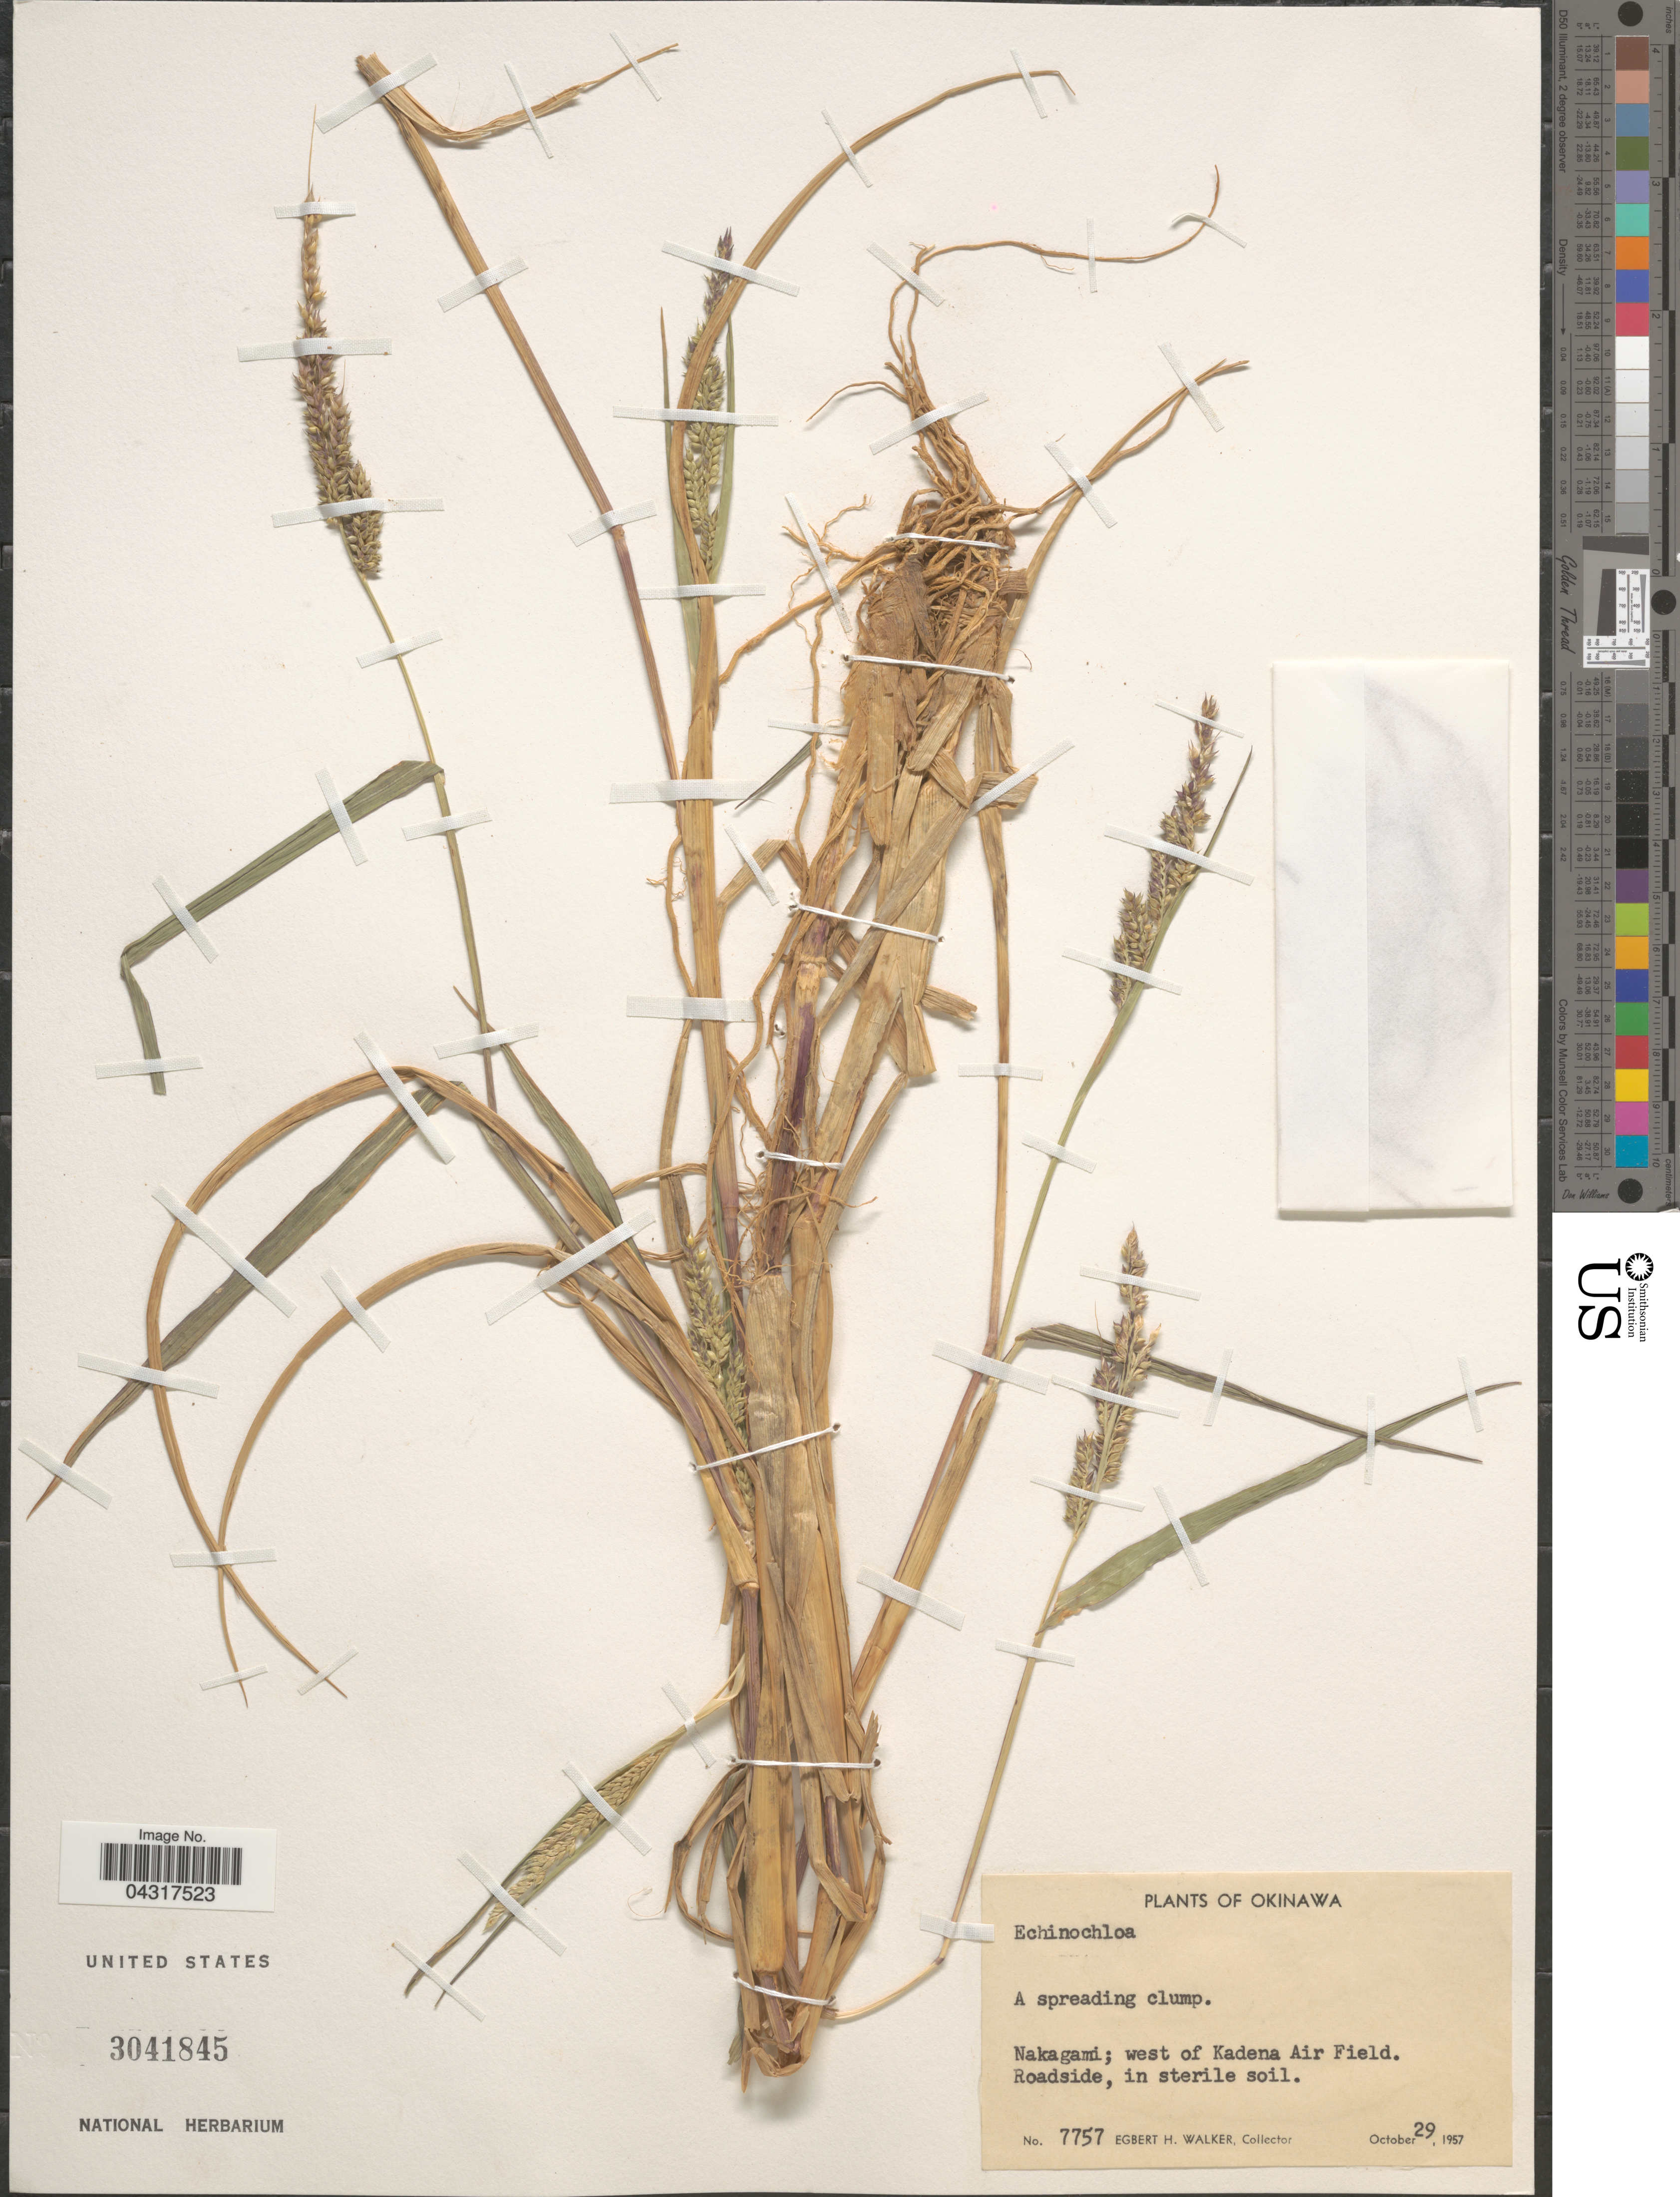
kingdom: Plantae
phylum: Tracheophyta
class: Liliopsida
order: Poales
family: Poaceae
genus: Echinochloa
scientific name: Echinochloa sp.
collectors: E. H. Walker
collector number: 7757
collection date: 1957-10-29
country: Japan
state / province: Okinawa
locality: Nakagami; west of Kadena Air Field.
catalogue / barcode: US 3041845